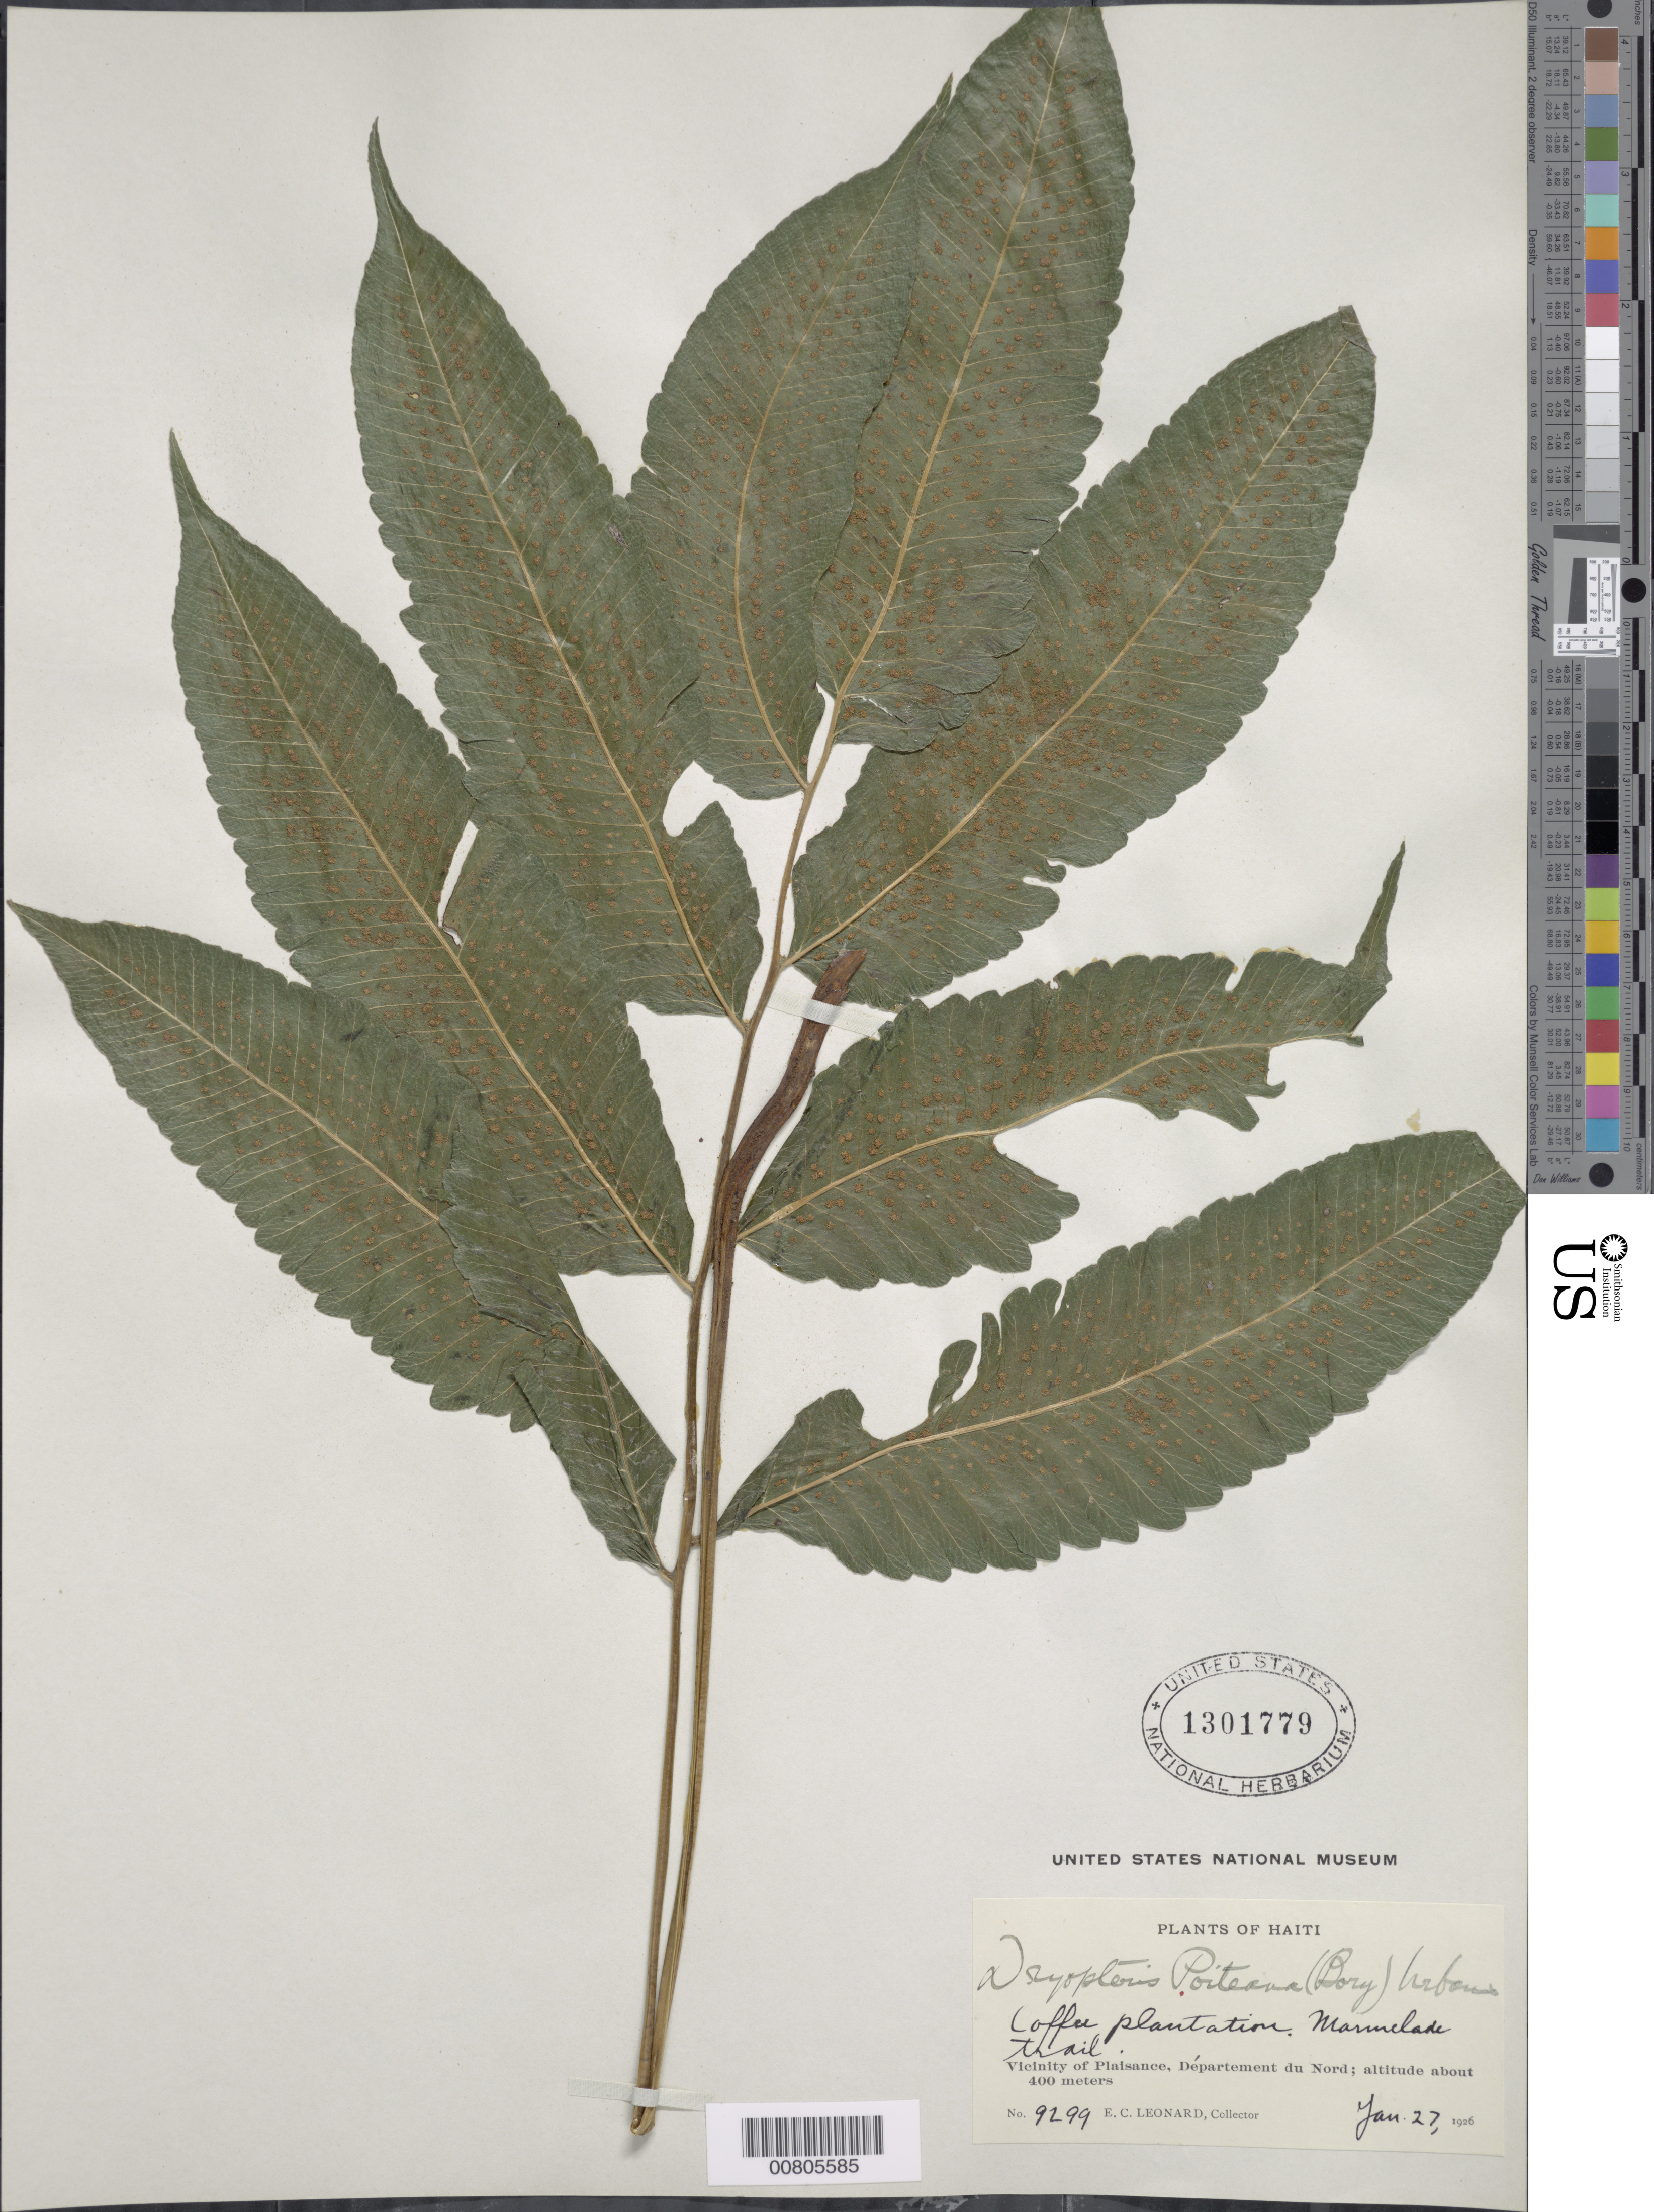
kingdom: Plantae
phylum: Tracheophyta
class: Polypodiopsida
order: Polypodiales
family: Thelypteridaceae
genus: Goniopteris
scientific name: Goniopteris poiteana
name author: (Bory) Ching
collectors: E. C. Leonard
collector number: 9299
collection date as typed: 27 Jan 1926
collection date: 1926-01-27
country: Haiti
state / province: Nord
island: Hispaniola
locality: Plaisance vicinity, Marmelade Trail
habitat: Coffee plantation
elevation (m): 400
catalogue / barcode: US 1301779